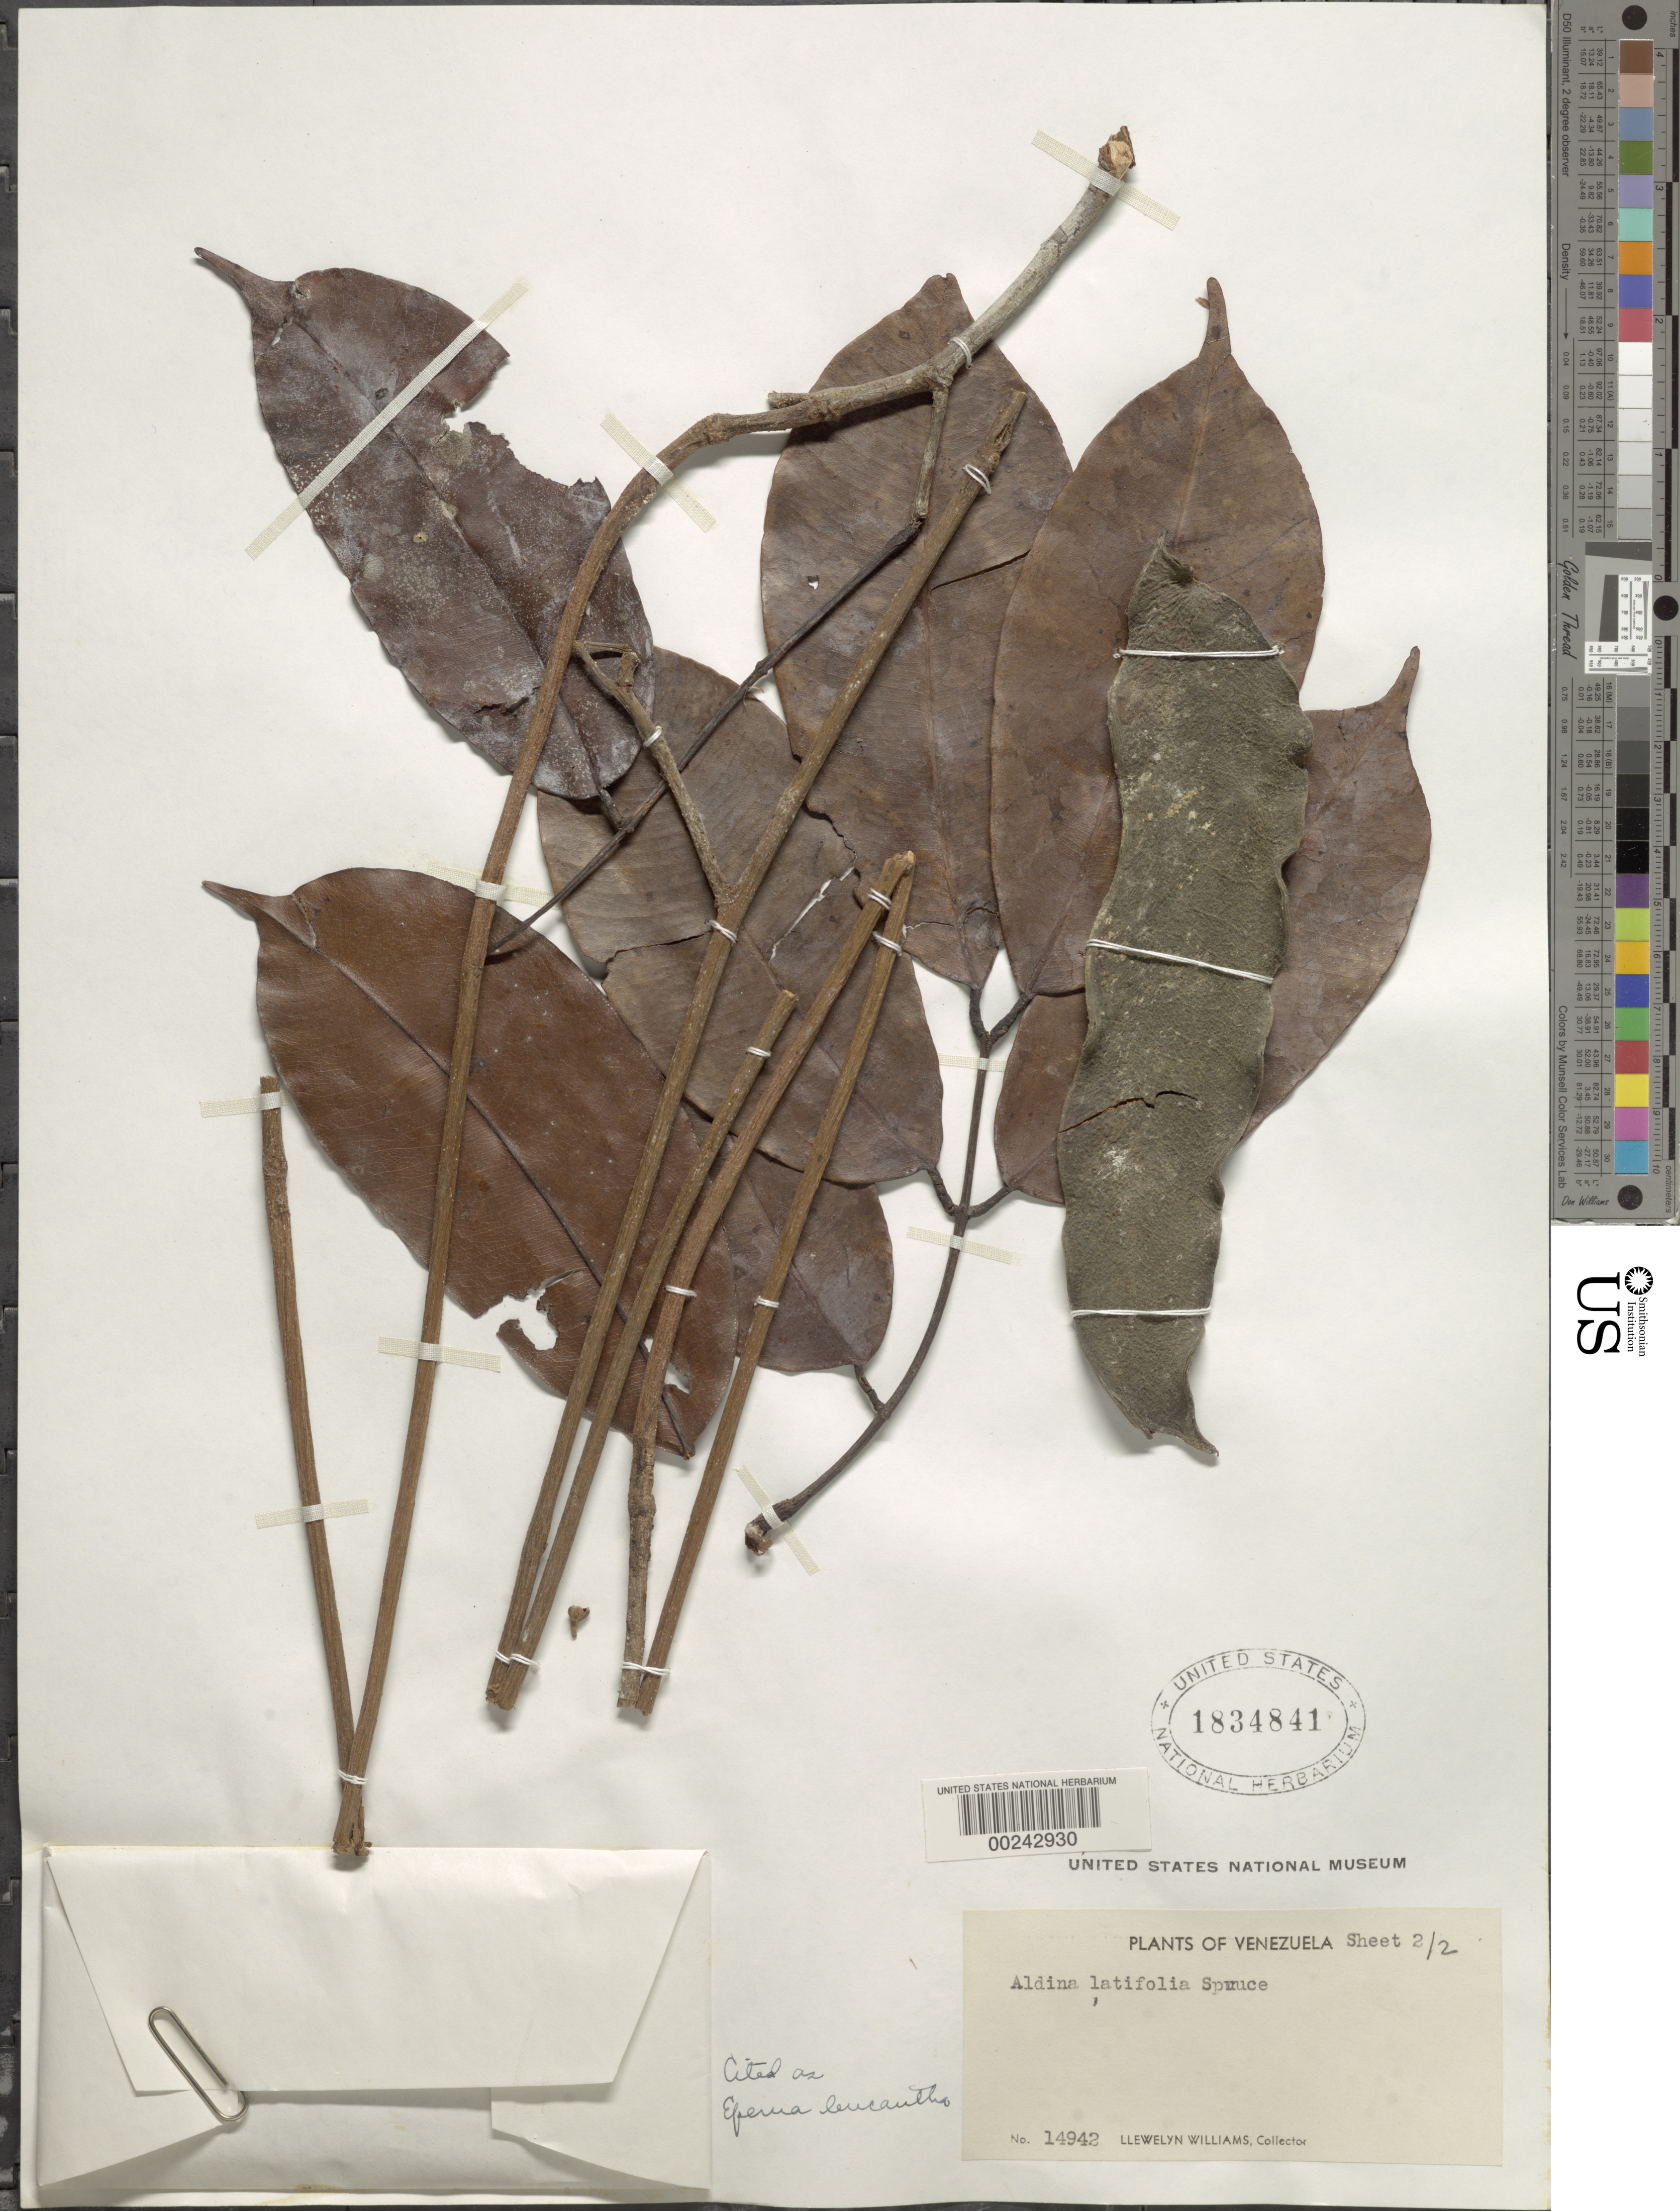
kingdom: Plantae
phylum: Tracheophyta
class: Magnoliopsida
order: Fabales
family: Fabaceae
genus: Eperua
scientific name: Eperua leucantha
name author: Benth.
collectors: Ll. Williams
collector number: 14942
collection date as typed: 04 Jan 1942 or 01 Apr 1942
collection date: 1942-01-04 or 1942-04-01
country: Venezuela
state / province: Amazonas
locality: Pimichin, rio guainia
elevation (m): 120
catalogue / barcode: US 1834841